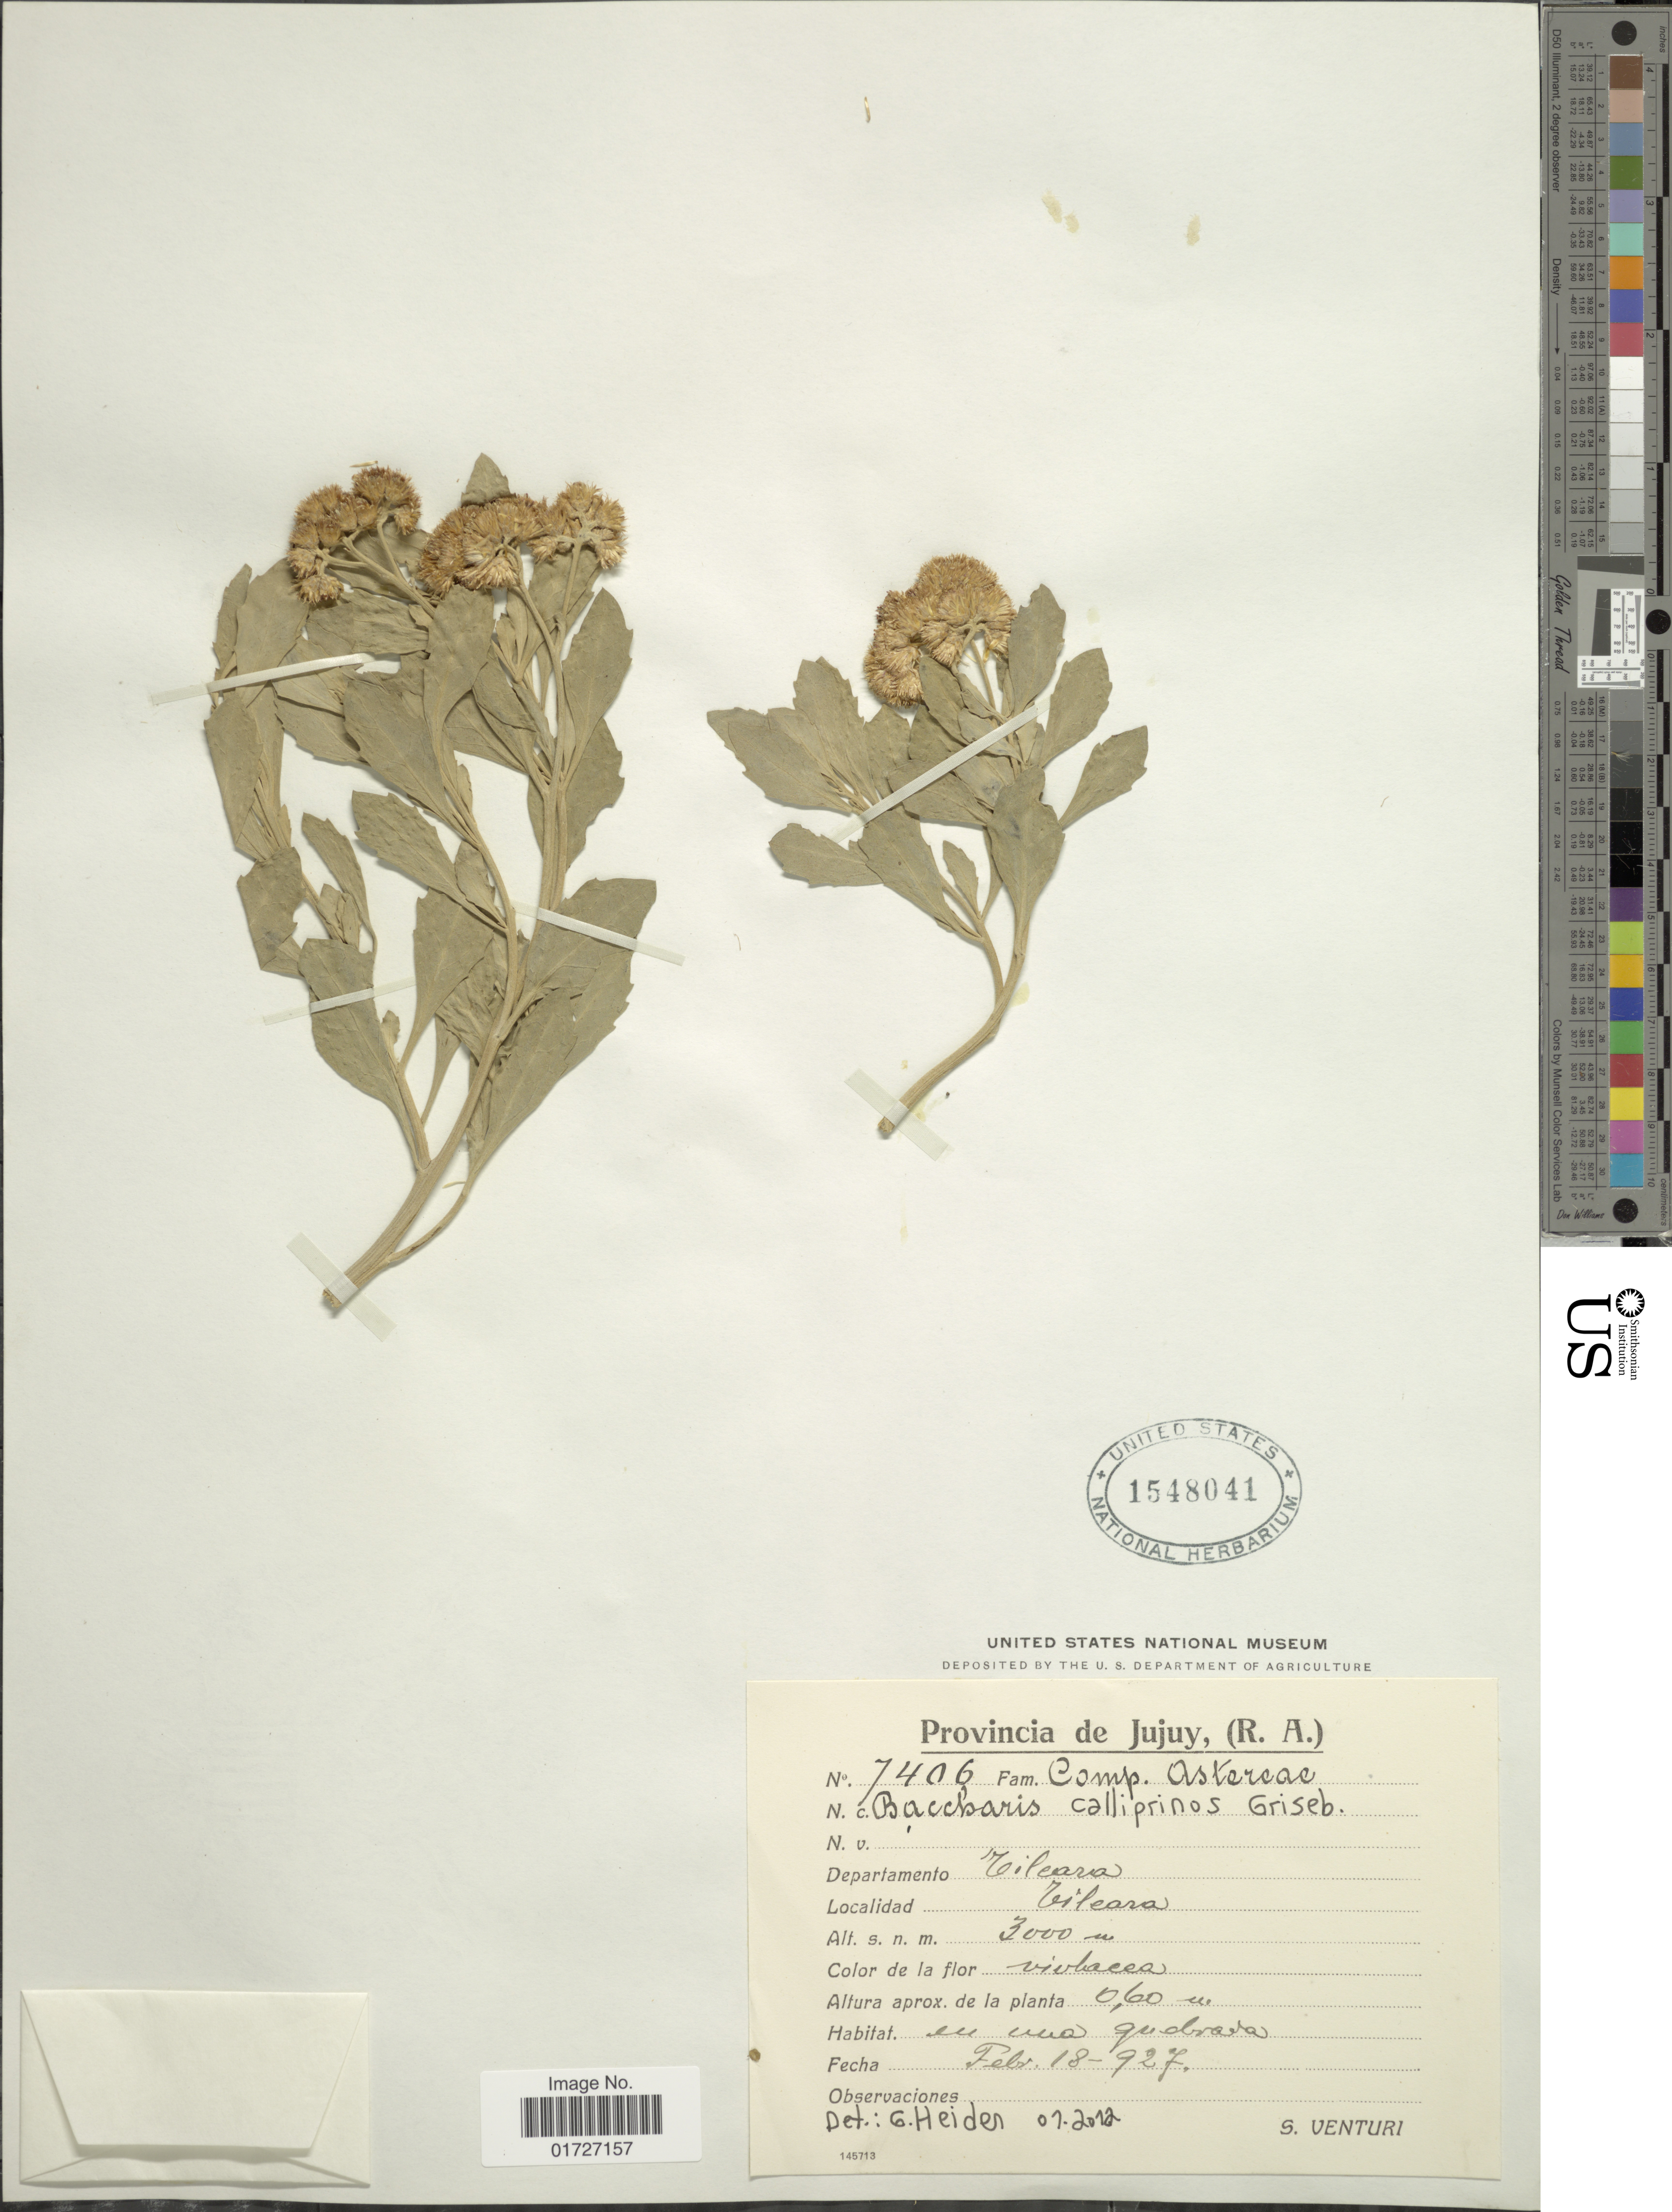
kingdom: Plantae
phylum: Tracheophyta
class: Magnoliopsida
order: Asterales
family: Asteraceae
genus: Baccharis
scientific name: Baccharis calliprinos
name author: Griseb.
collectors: S. Venturi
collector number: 7406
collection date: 1927-02-18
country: Argentina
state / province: Jujuy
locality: Departamento Tilcara, Tilcara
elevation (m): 3000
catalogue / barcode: US 1548041